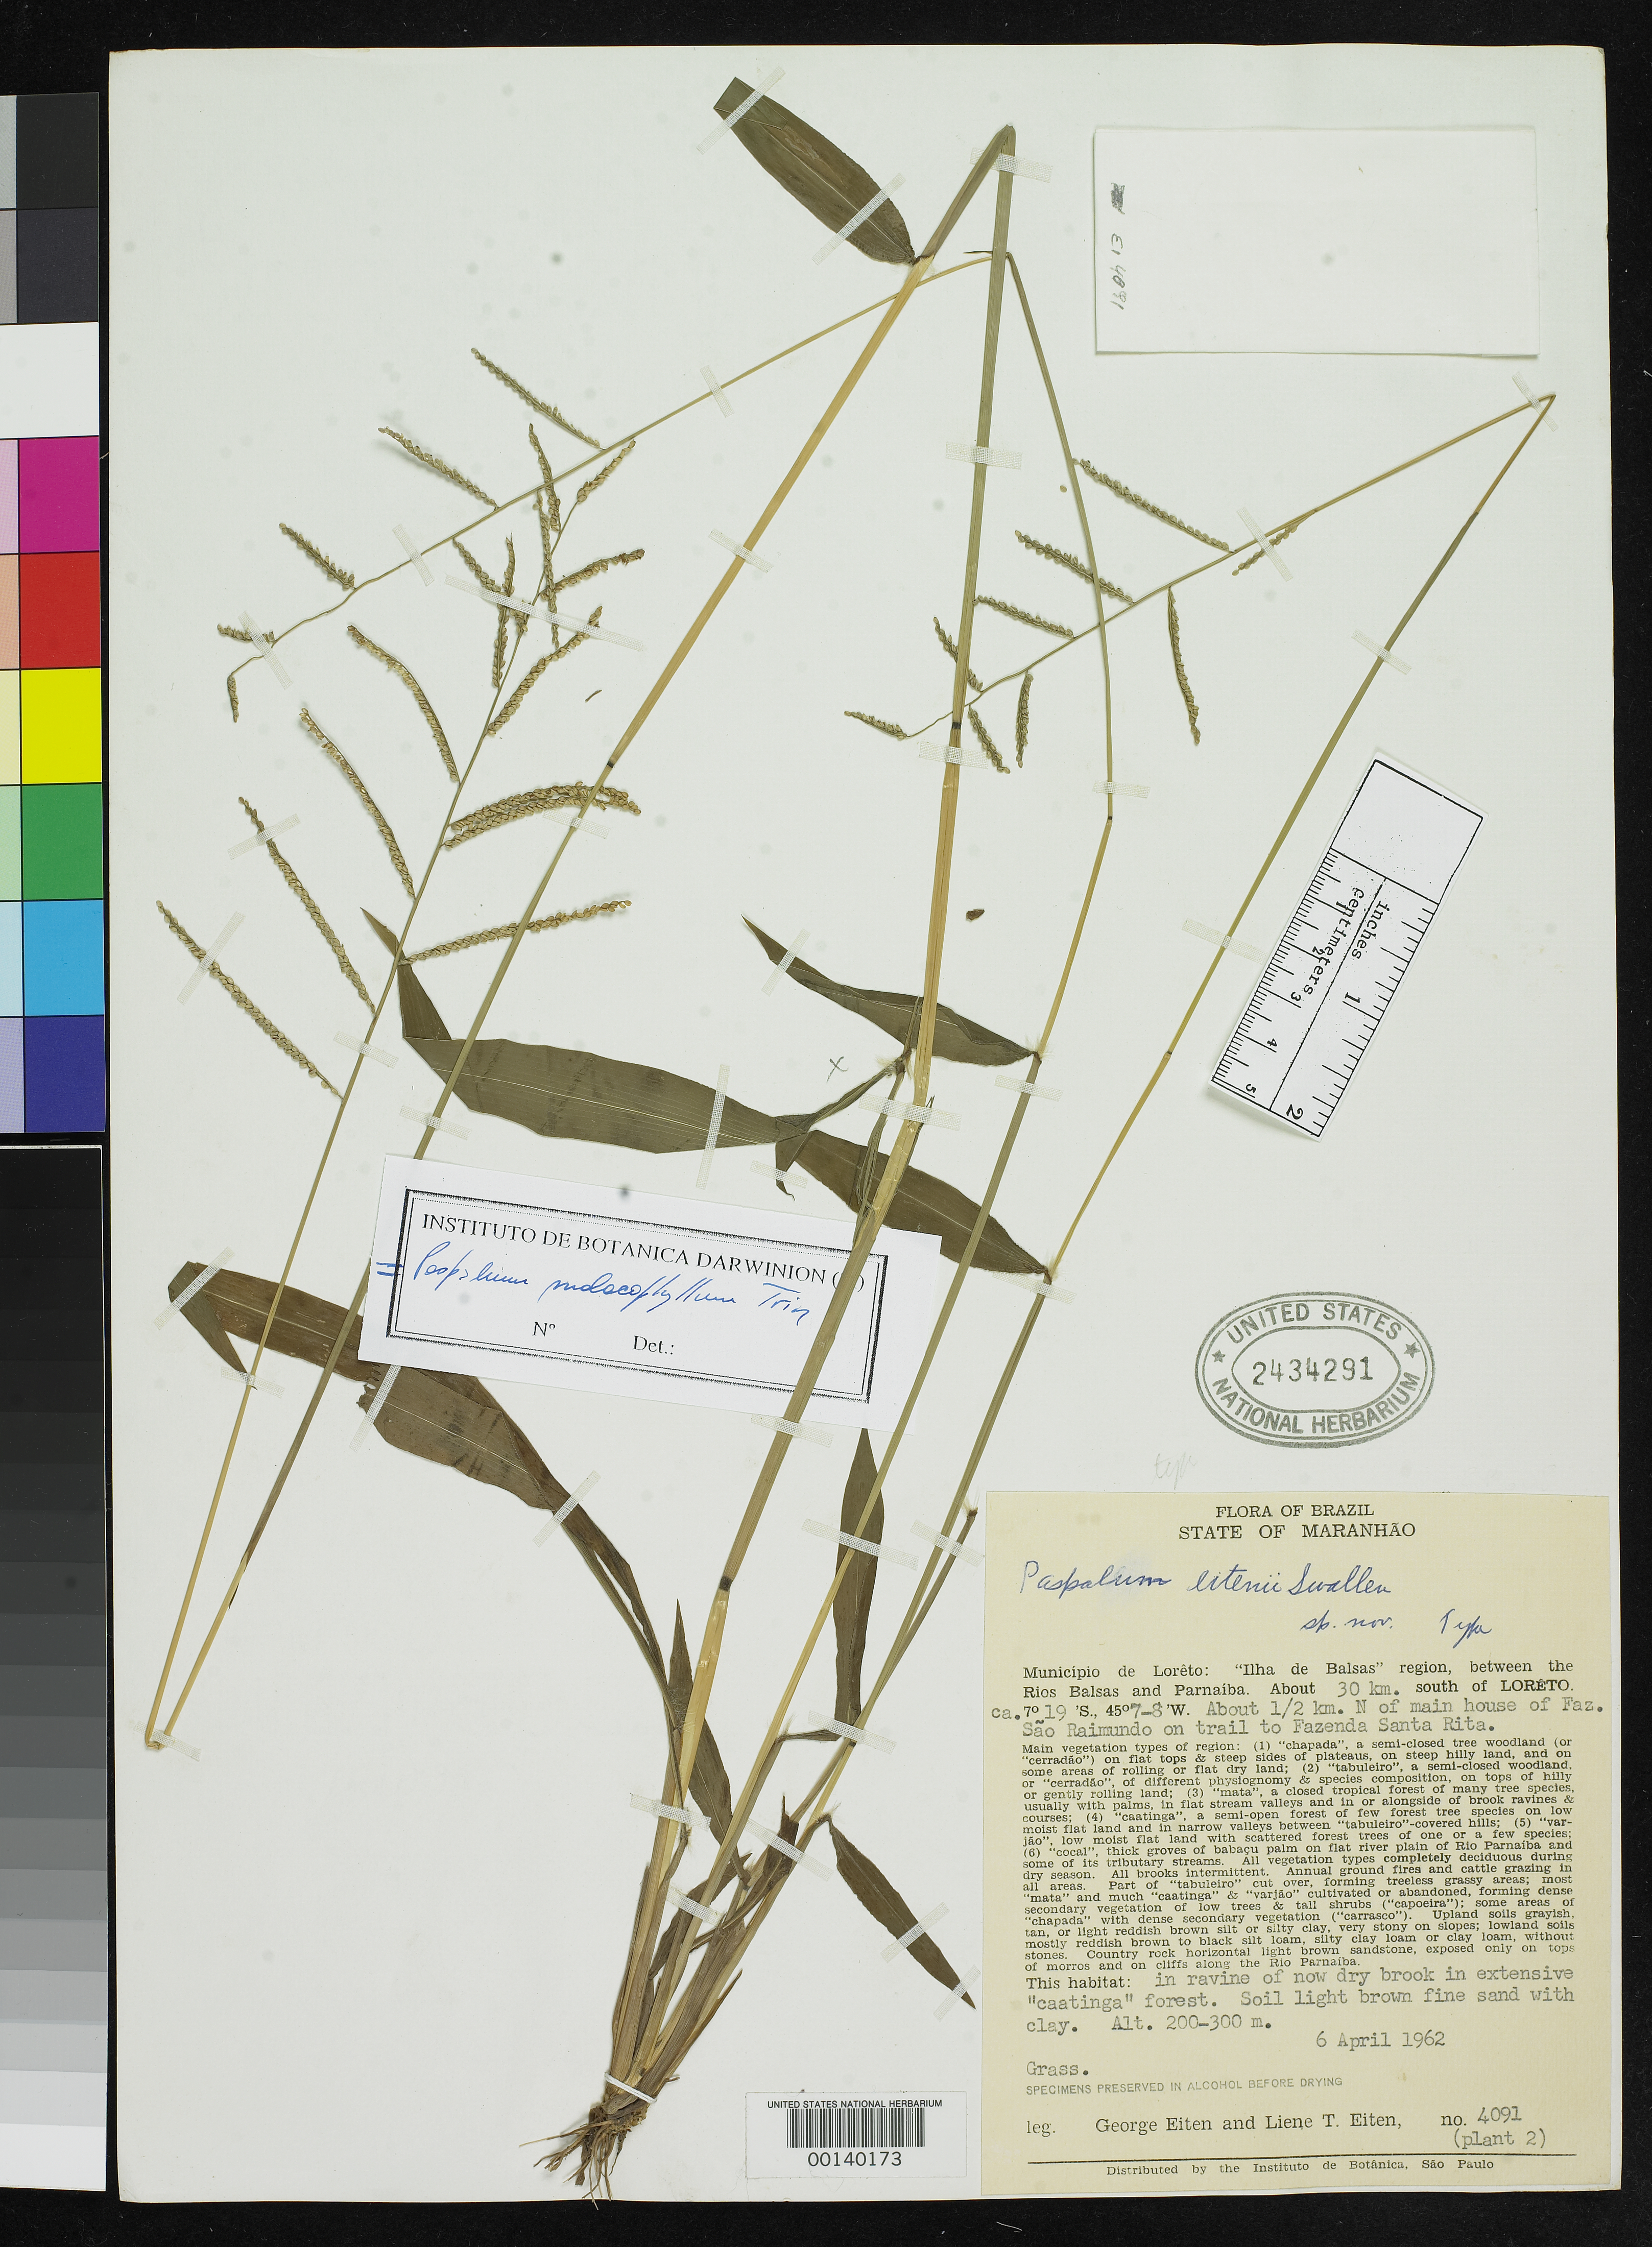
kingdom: Plantae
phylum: Tracheophyta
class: Liliopsida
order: Poales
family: Poaceae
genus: Paspalum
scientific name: Paspalum eitenii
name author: Swallen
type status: Holotype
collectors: G. Eiten & L. T. Eiten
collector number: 4091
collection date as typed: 06 Apr 1962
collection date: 1962-04-06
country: Brazil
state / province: Maranhão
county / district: Lorêto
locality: Ilha de Balsas region, between Rio Balsas and Parnaiba.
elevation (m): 200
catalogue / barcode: US 2434291